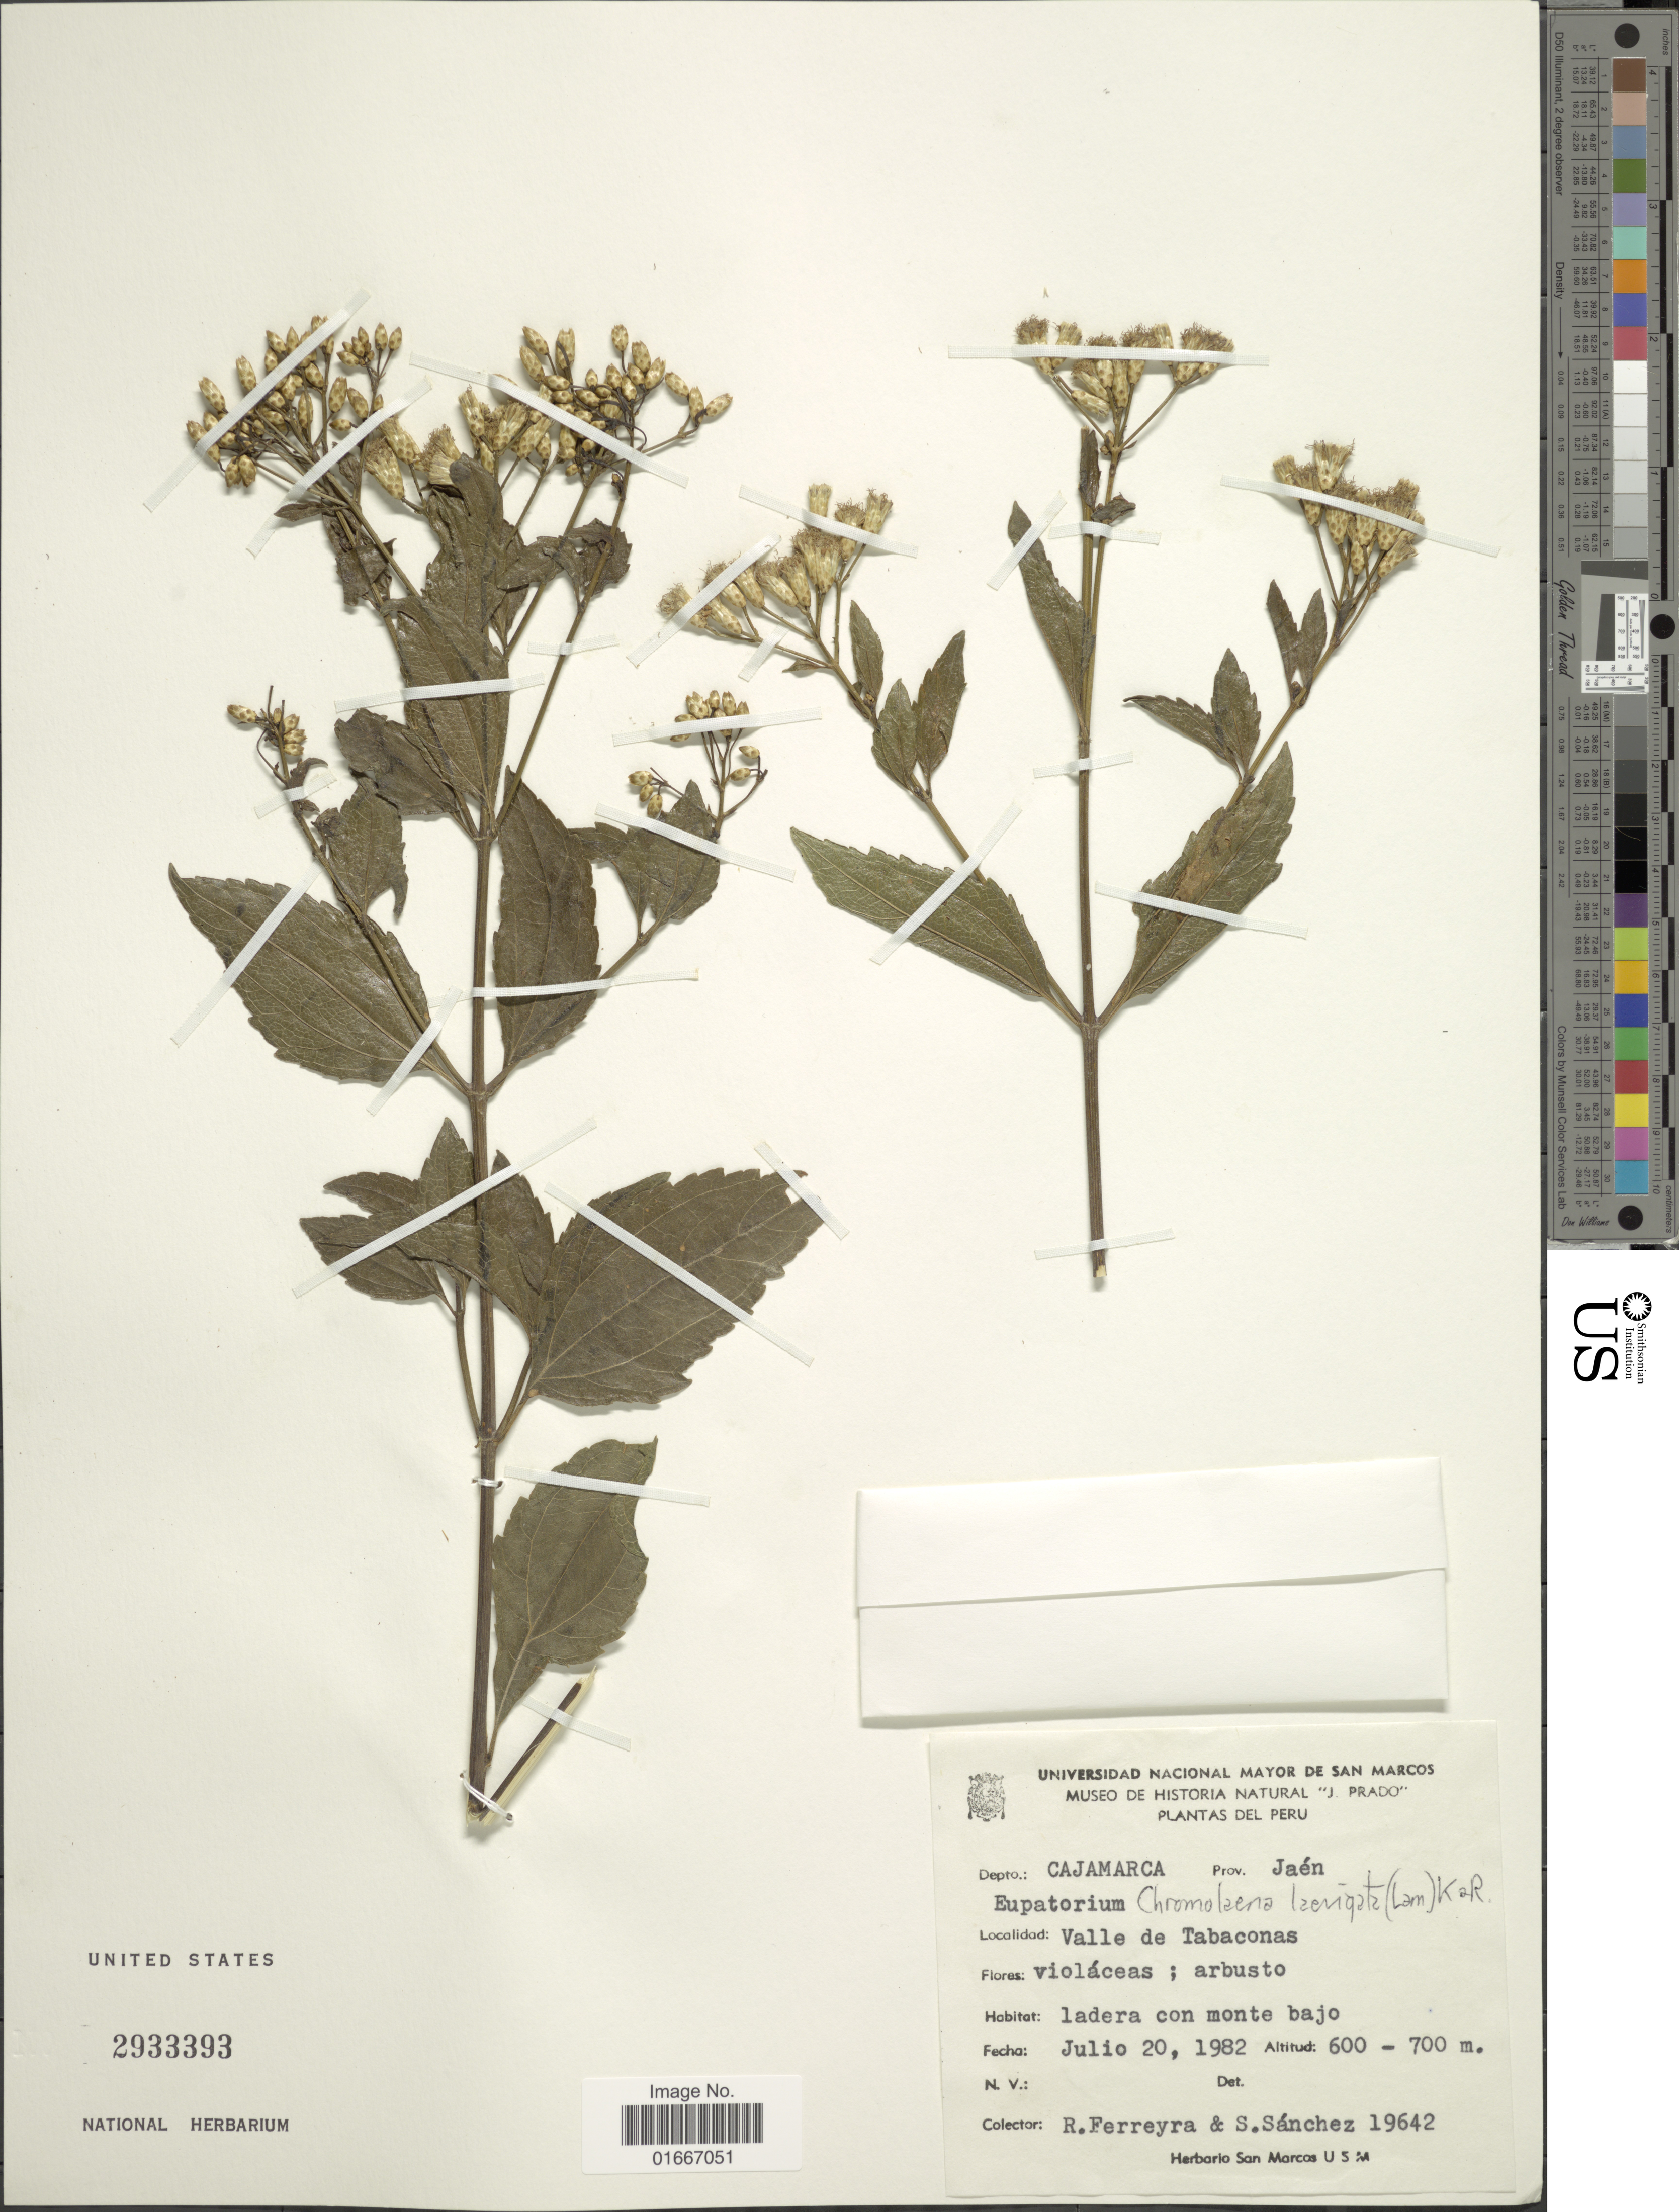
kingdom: Plantae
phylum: Tracheophyta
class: Magnoliopsida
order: Asterales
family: Asteraceae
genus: Chromolaena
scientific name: Chromolaena laevigata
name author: (Lam.) R.M. King & H. Rob.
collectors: R. A. Ferreyra & S. Sanchez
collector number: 19642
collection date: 1982-07-20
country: Peru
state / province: Cajamarca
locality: Peru. Depto.: Cajamarca. Prov. Jaen. Valle de Tabaconas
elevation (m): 600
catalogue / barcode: US 2933393